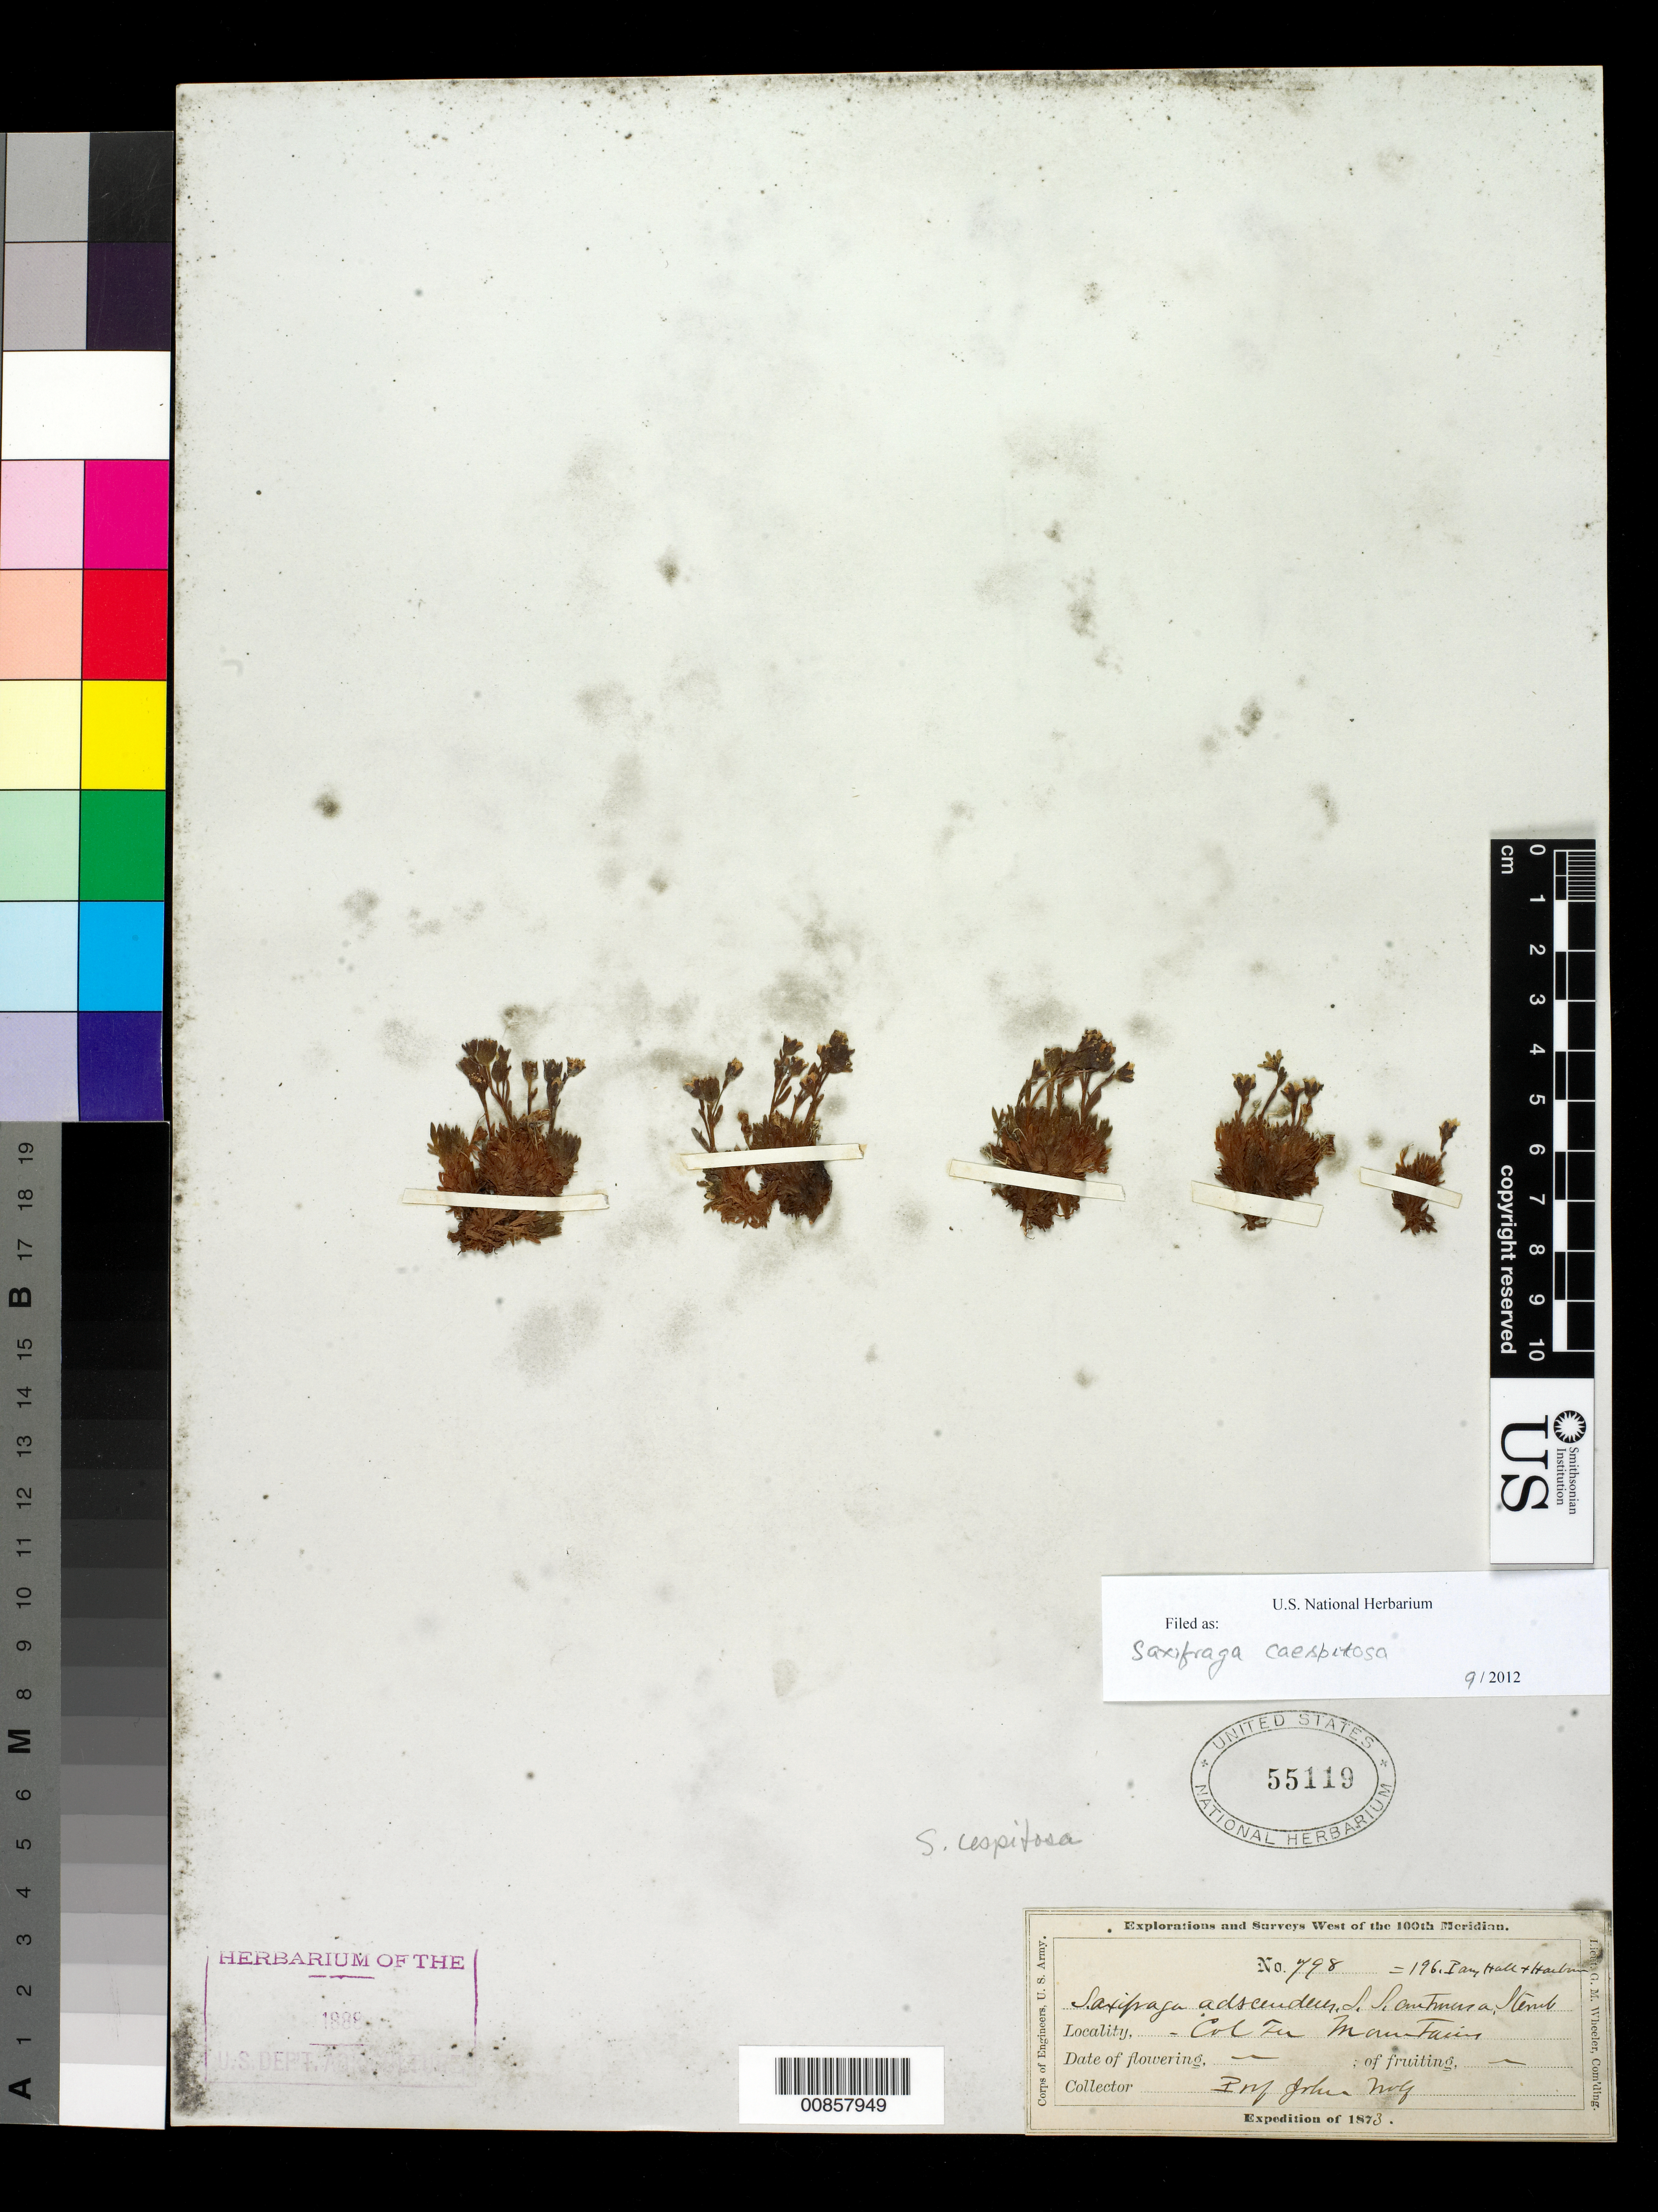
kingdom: Plantae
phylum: Tracheophyta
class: Magnoliopsida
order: Saxifragales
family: Saxifragaceae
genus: Saxifraga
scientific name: Saxifraga caespitosa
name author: L.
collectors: J. Wolf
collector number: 798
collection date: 1873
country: United States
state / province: Colorado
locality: Colorado Ter. Mountains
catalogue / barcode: US 55119